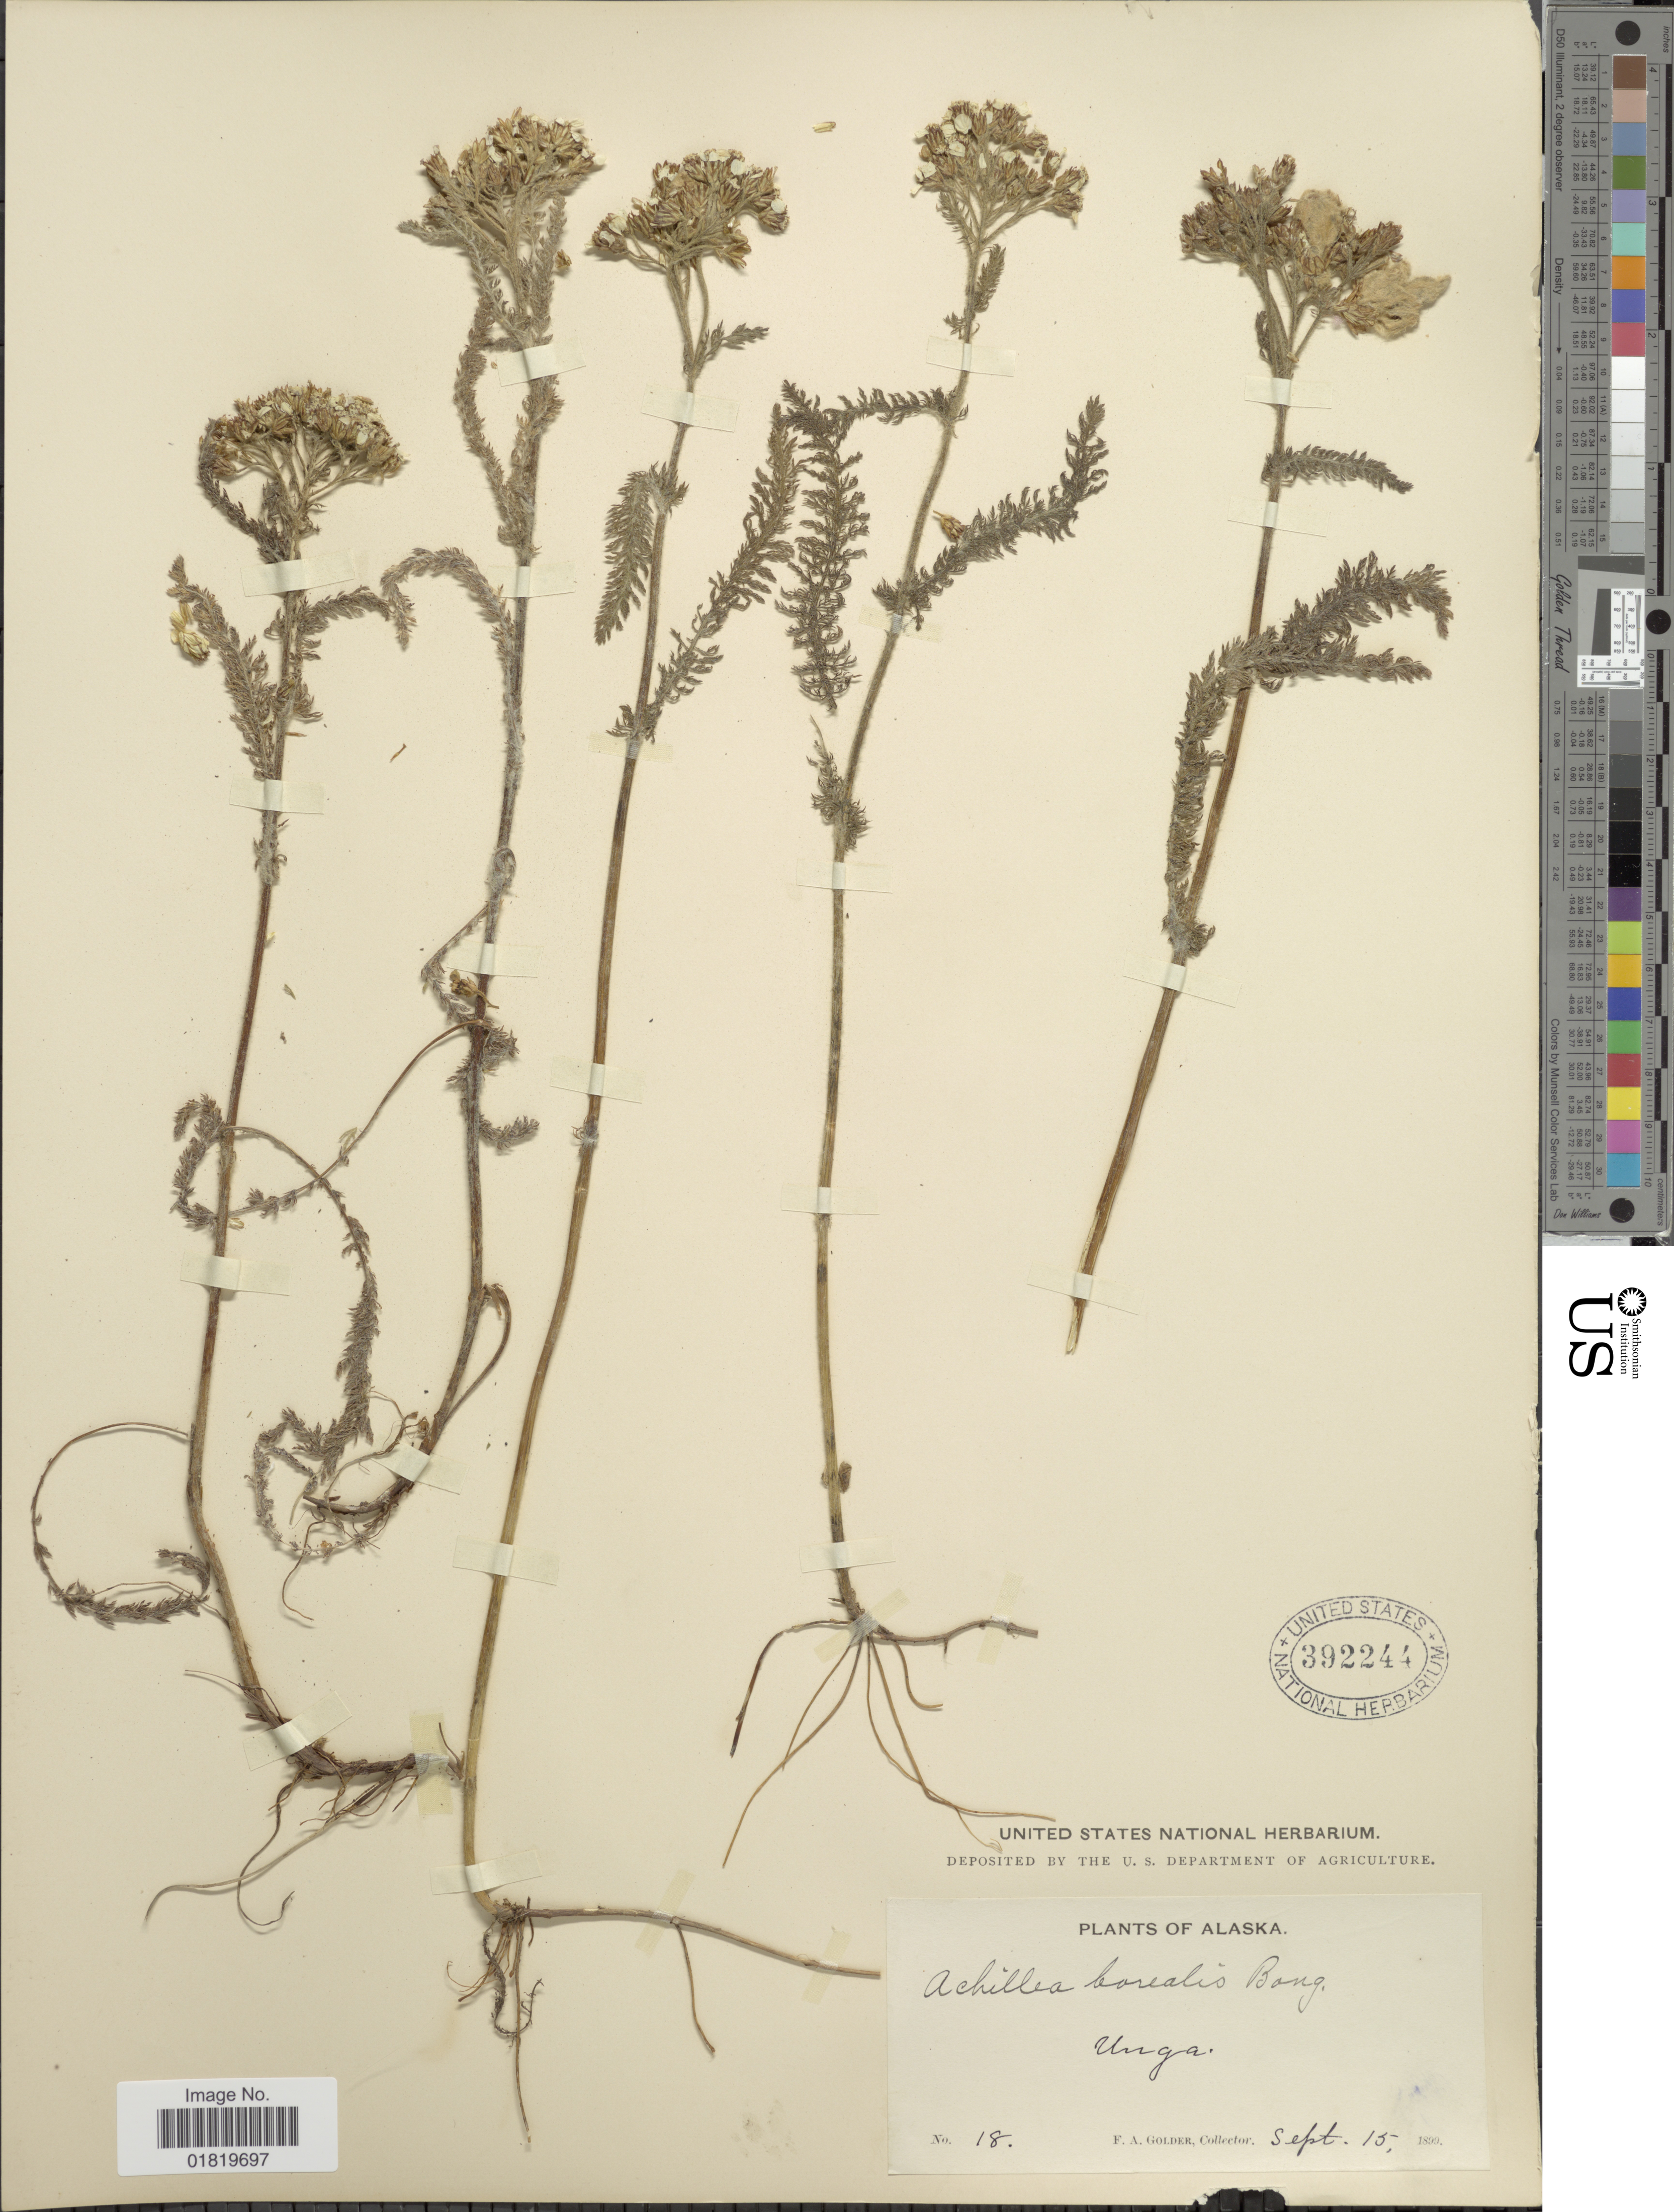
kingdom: Plantae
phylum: Tracheophyta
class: Magnoliopsida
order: Asterales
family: Asteraceae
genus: Achillea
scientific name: Achillea borealis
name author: Bong.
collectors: F. Golder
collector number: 18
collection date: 1899-09-15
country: United States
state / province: Alaska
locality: Unga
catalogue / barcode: US 392244